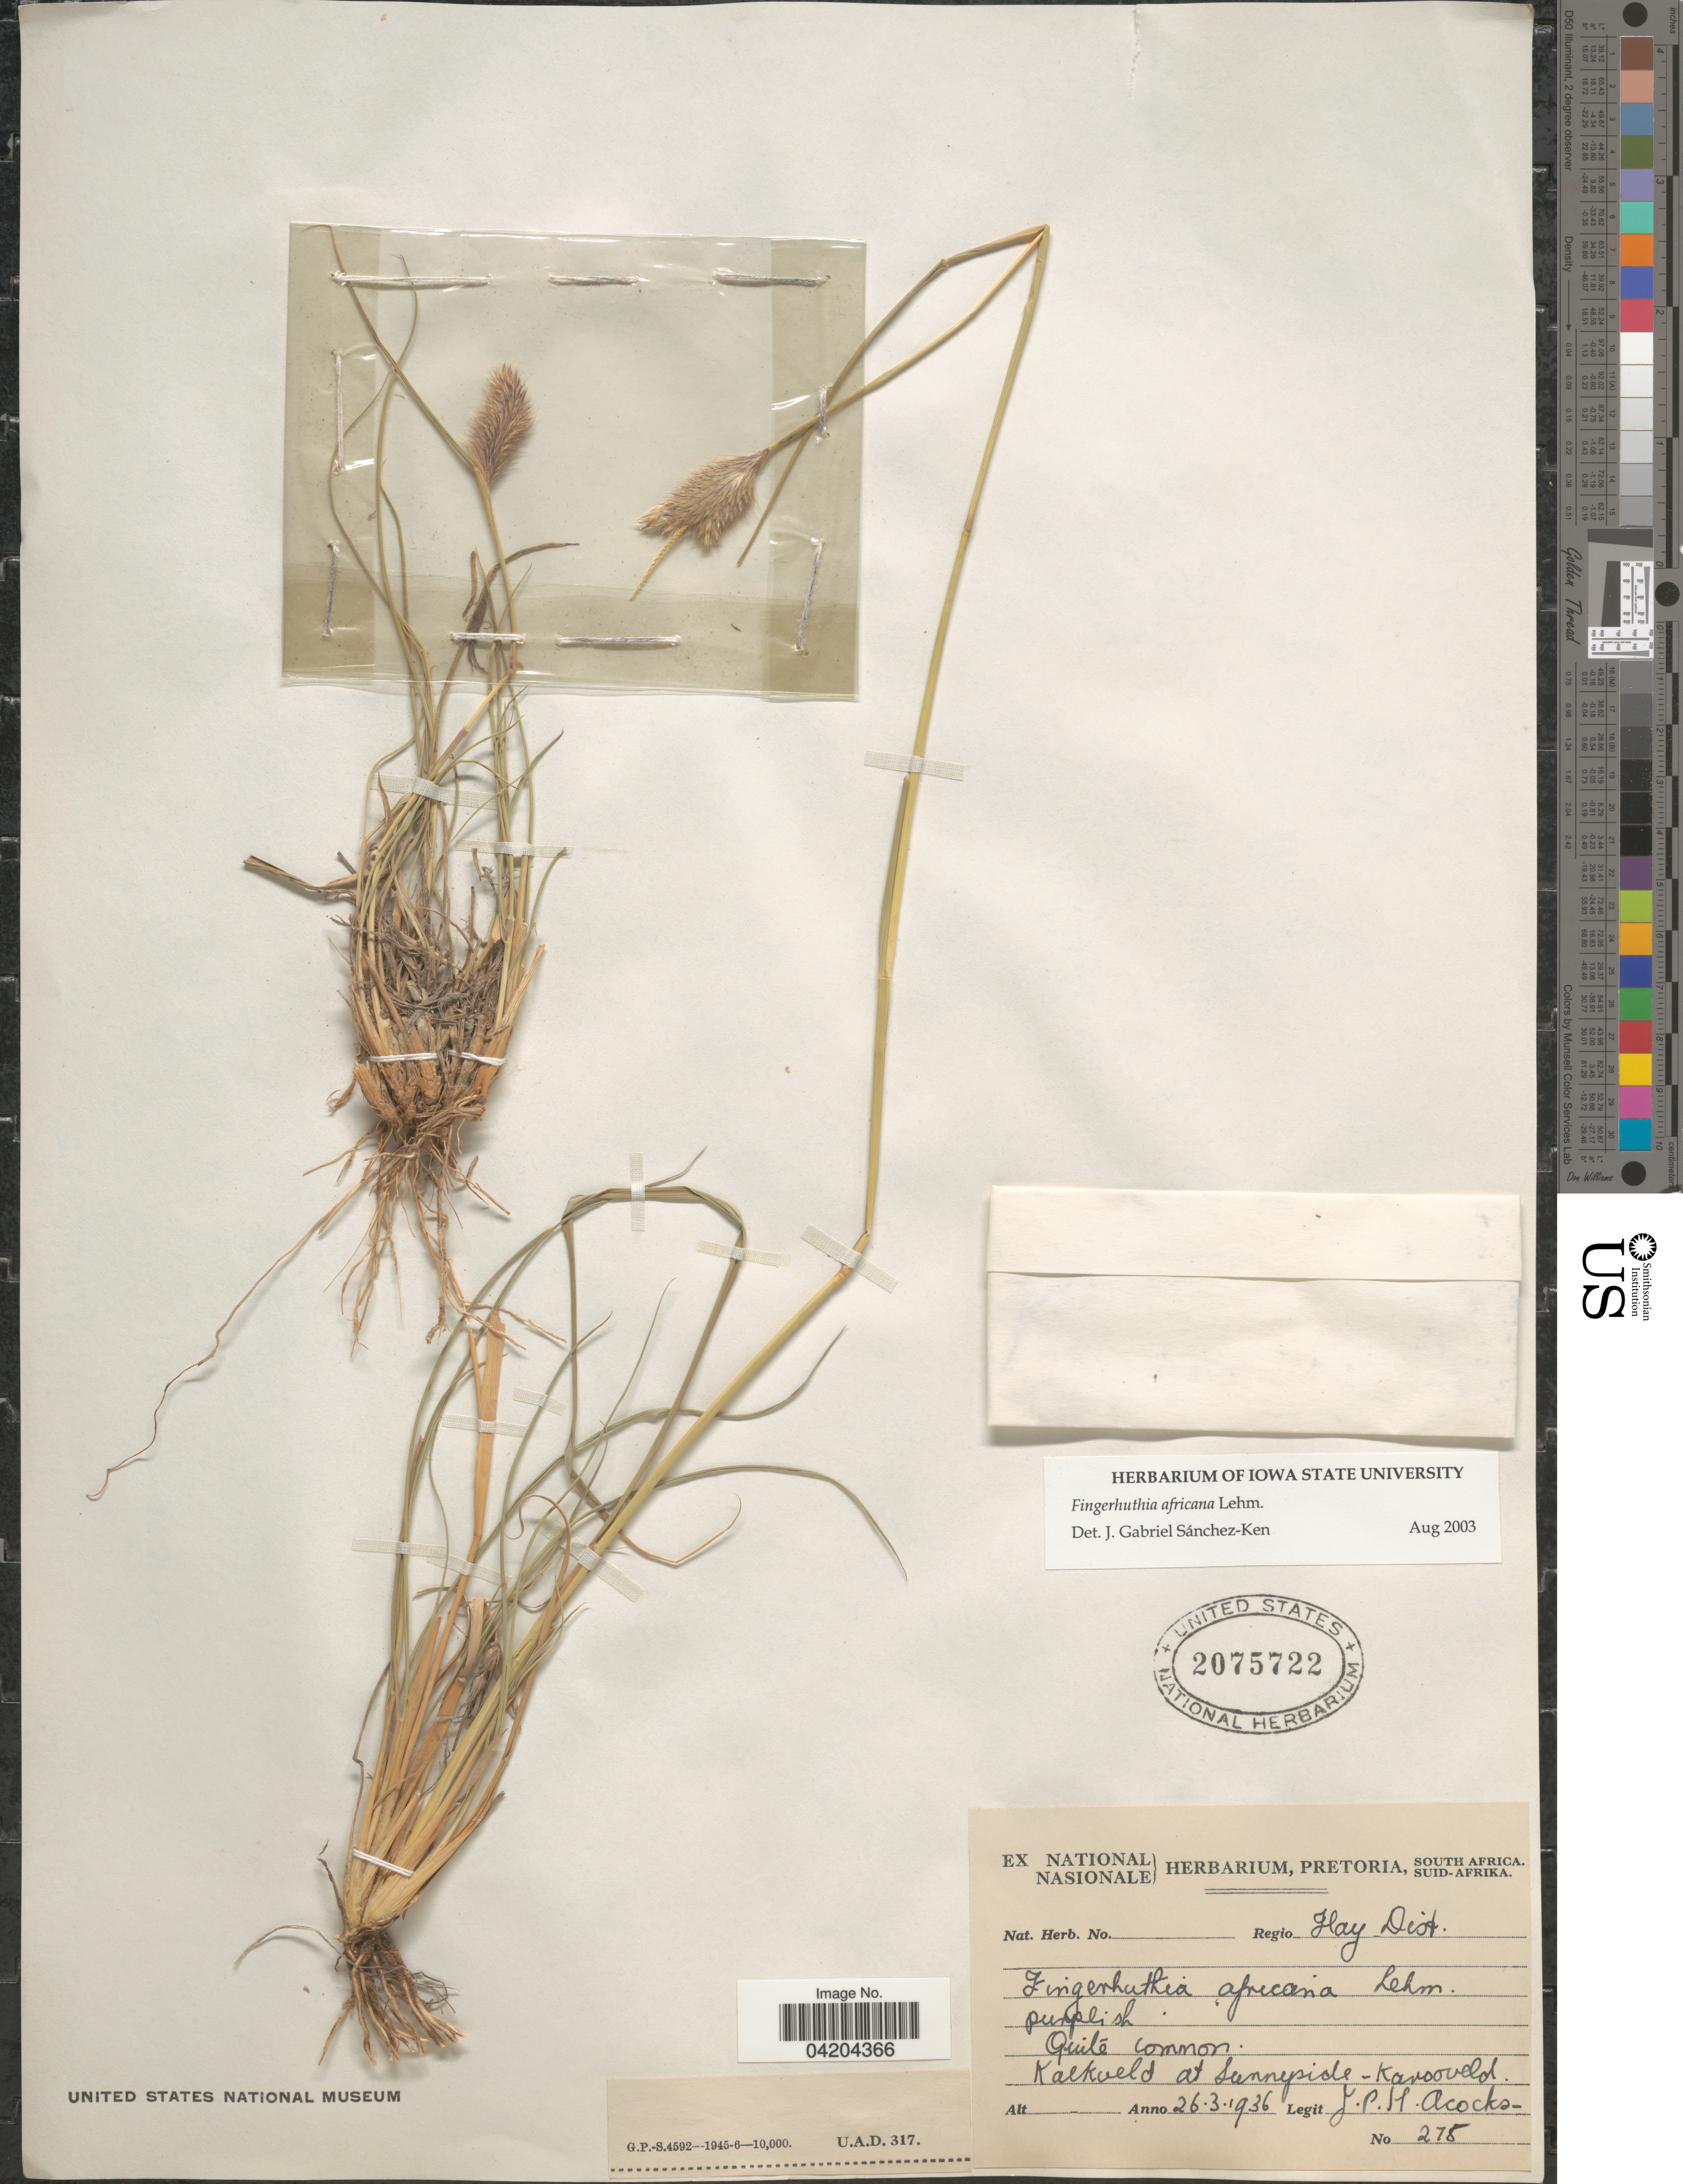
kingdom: Plantae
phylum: Tracheophyta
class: Liliopsida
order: Poales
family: Poaceae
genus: Fingerhuthia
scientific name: Fingerhuthia africana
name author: Nees ex Lehm.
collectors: J. P. Acocks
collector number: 275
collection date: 1936-03-26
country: South Africa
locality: Regio Hay Dist. Kalkveld at Sunnyside - Karooveld.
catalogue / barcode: US 2075722